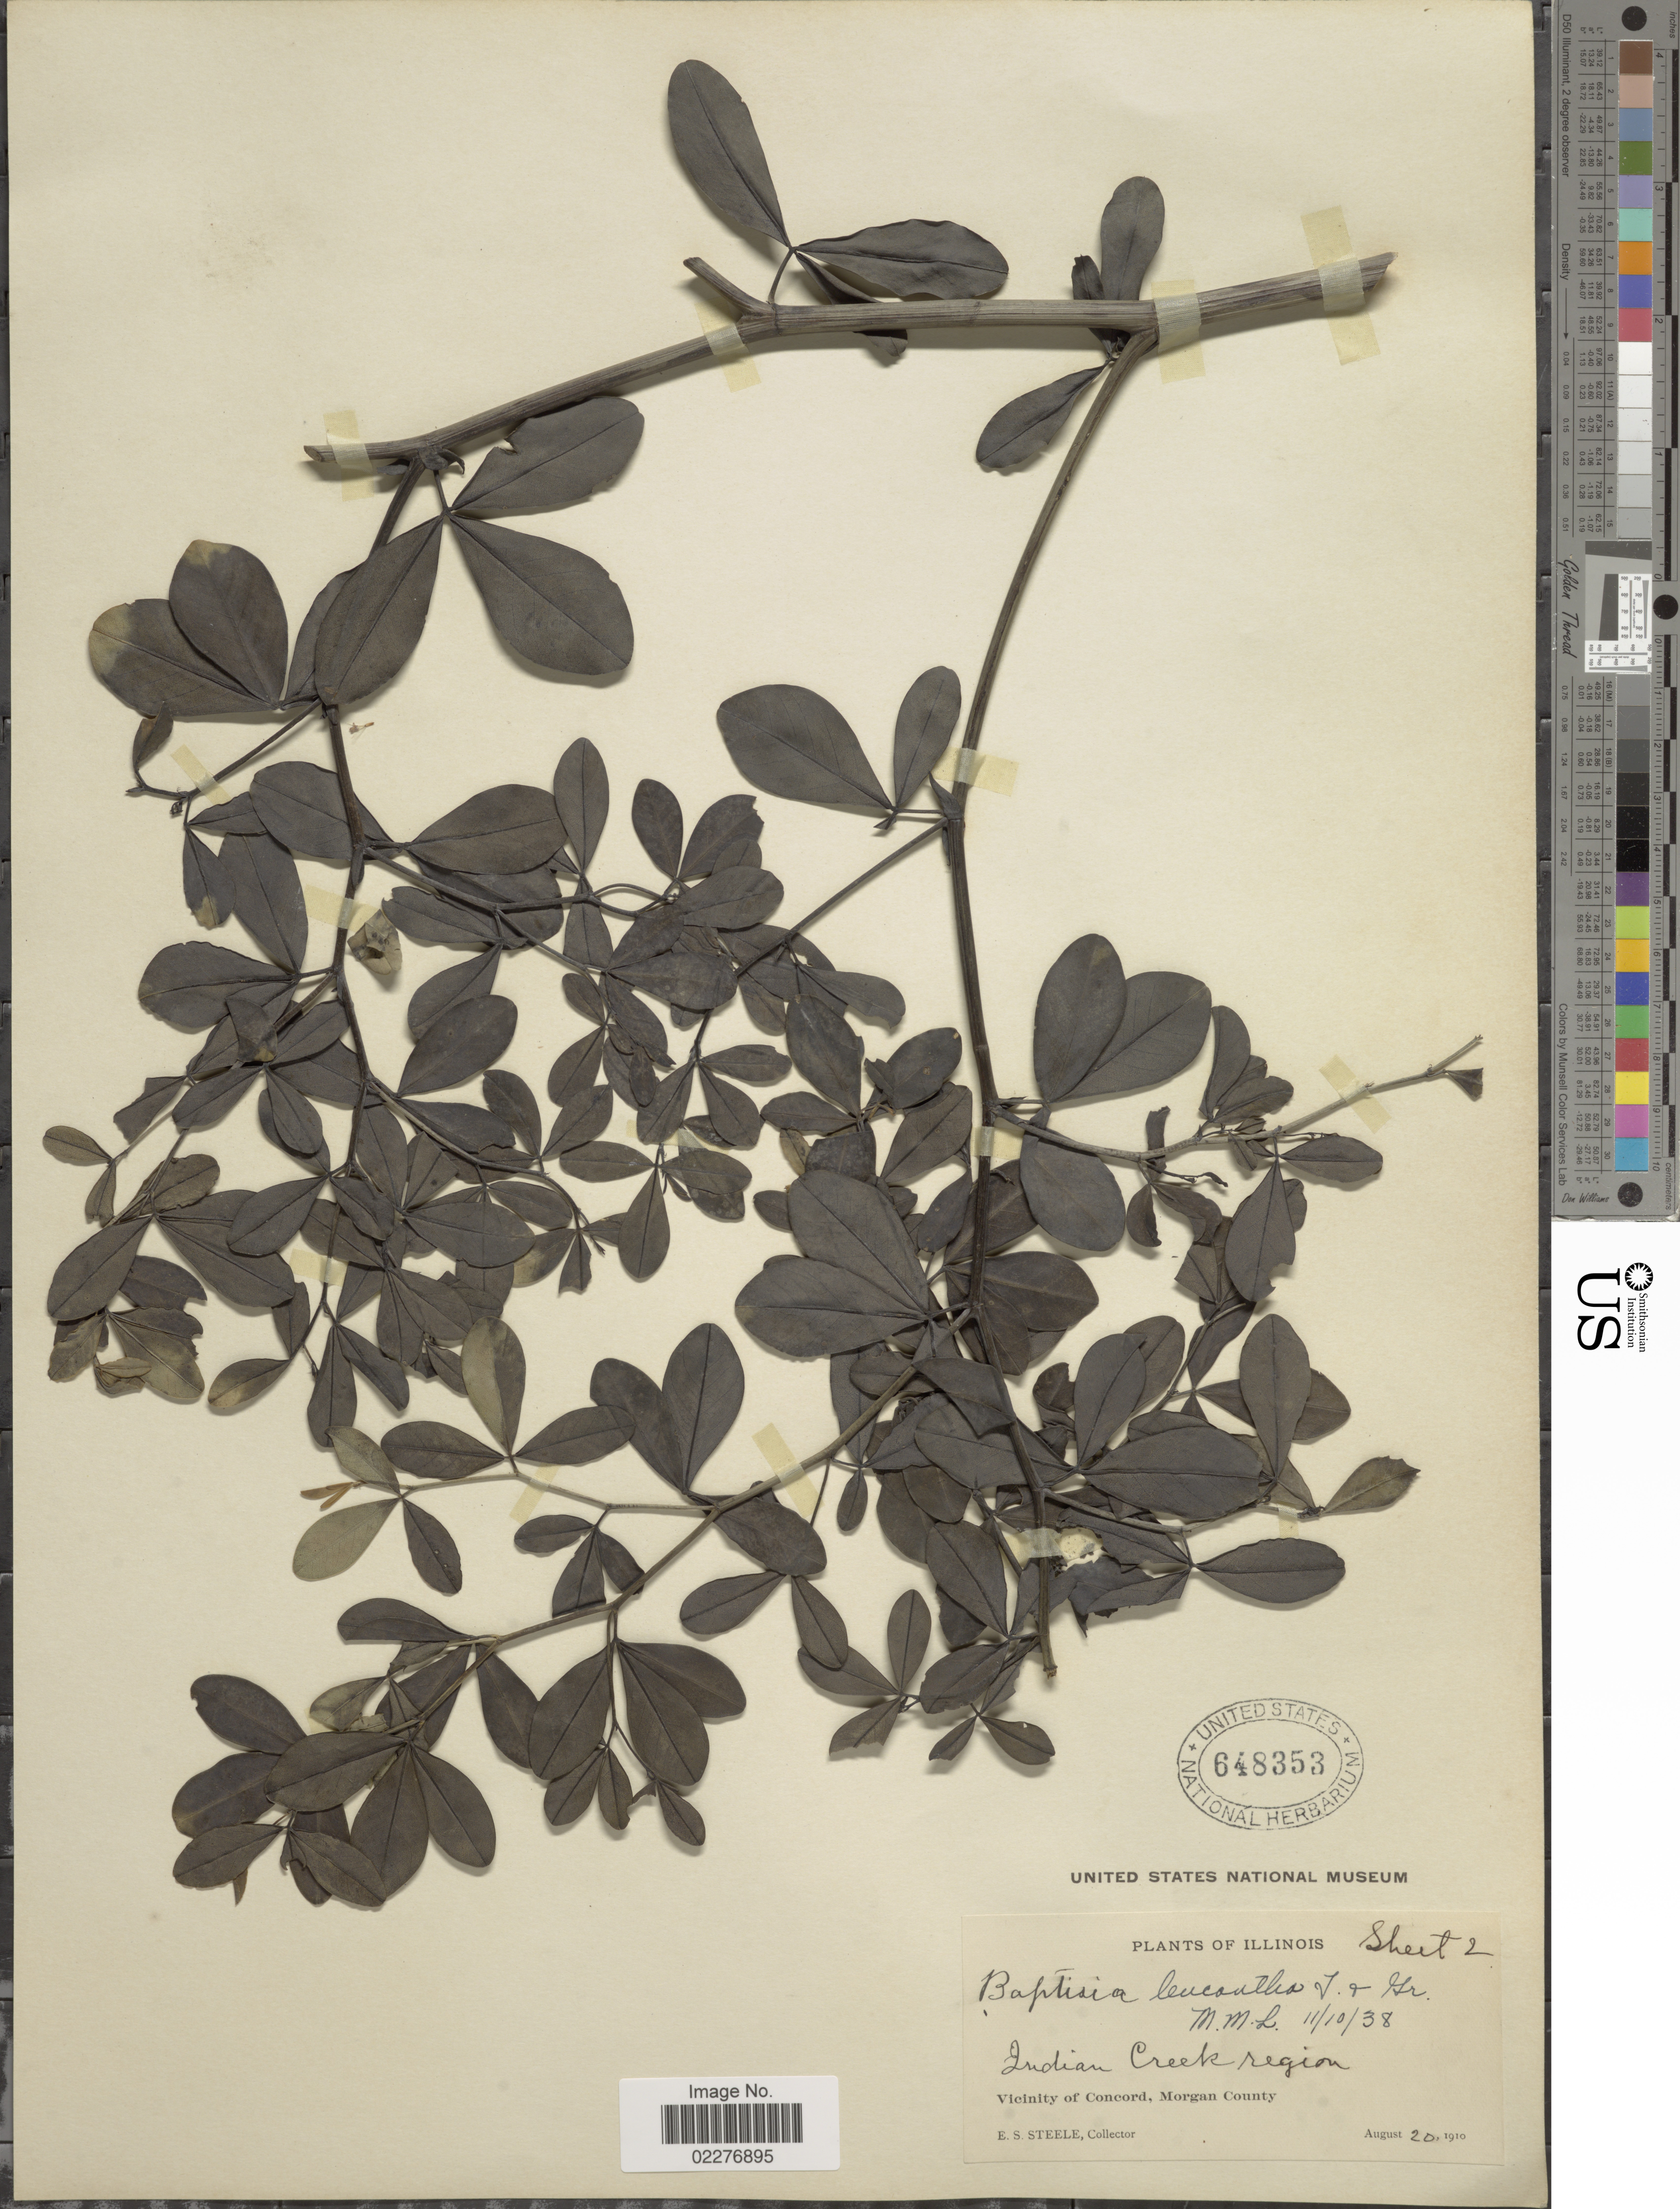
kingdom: Plantae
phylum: Tracheophyta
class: Magnoliopsida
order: Fabales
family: Fabaceae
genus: Baptisia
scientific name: Baptisia leucophaea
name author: Nutt.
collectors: E. Steele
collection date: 1910-08-20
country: United States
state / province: Illinois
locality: Indian Creek region, Vicinity of Concord, Morgan County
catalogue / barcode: US 648353